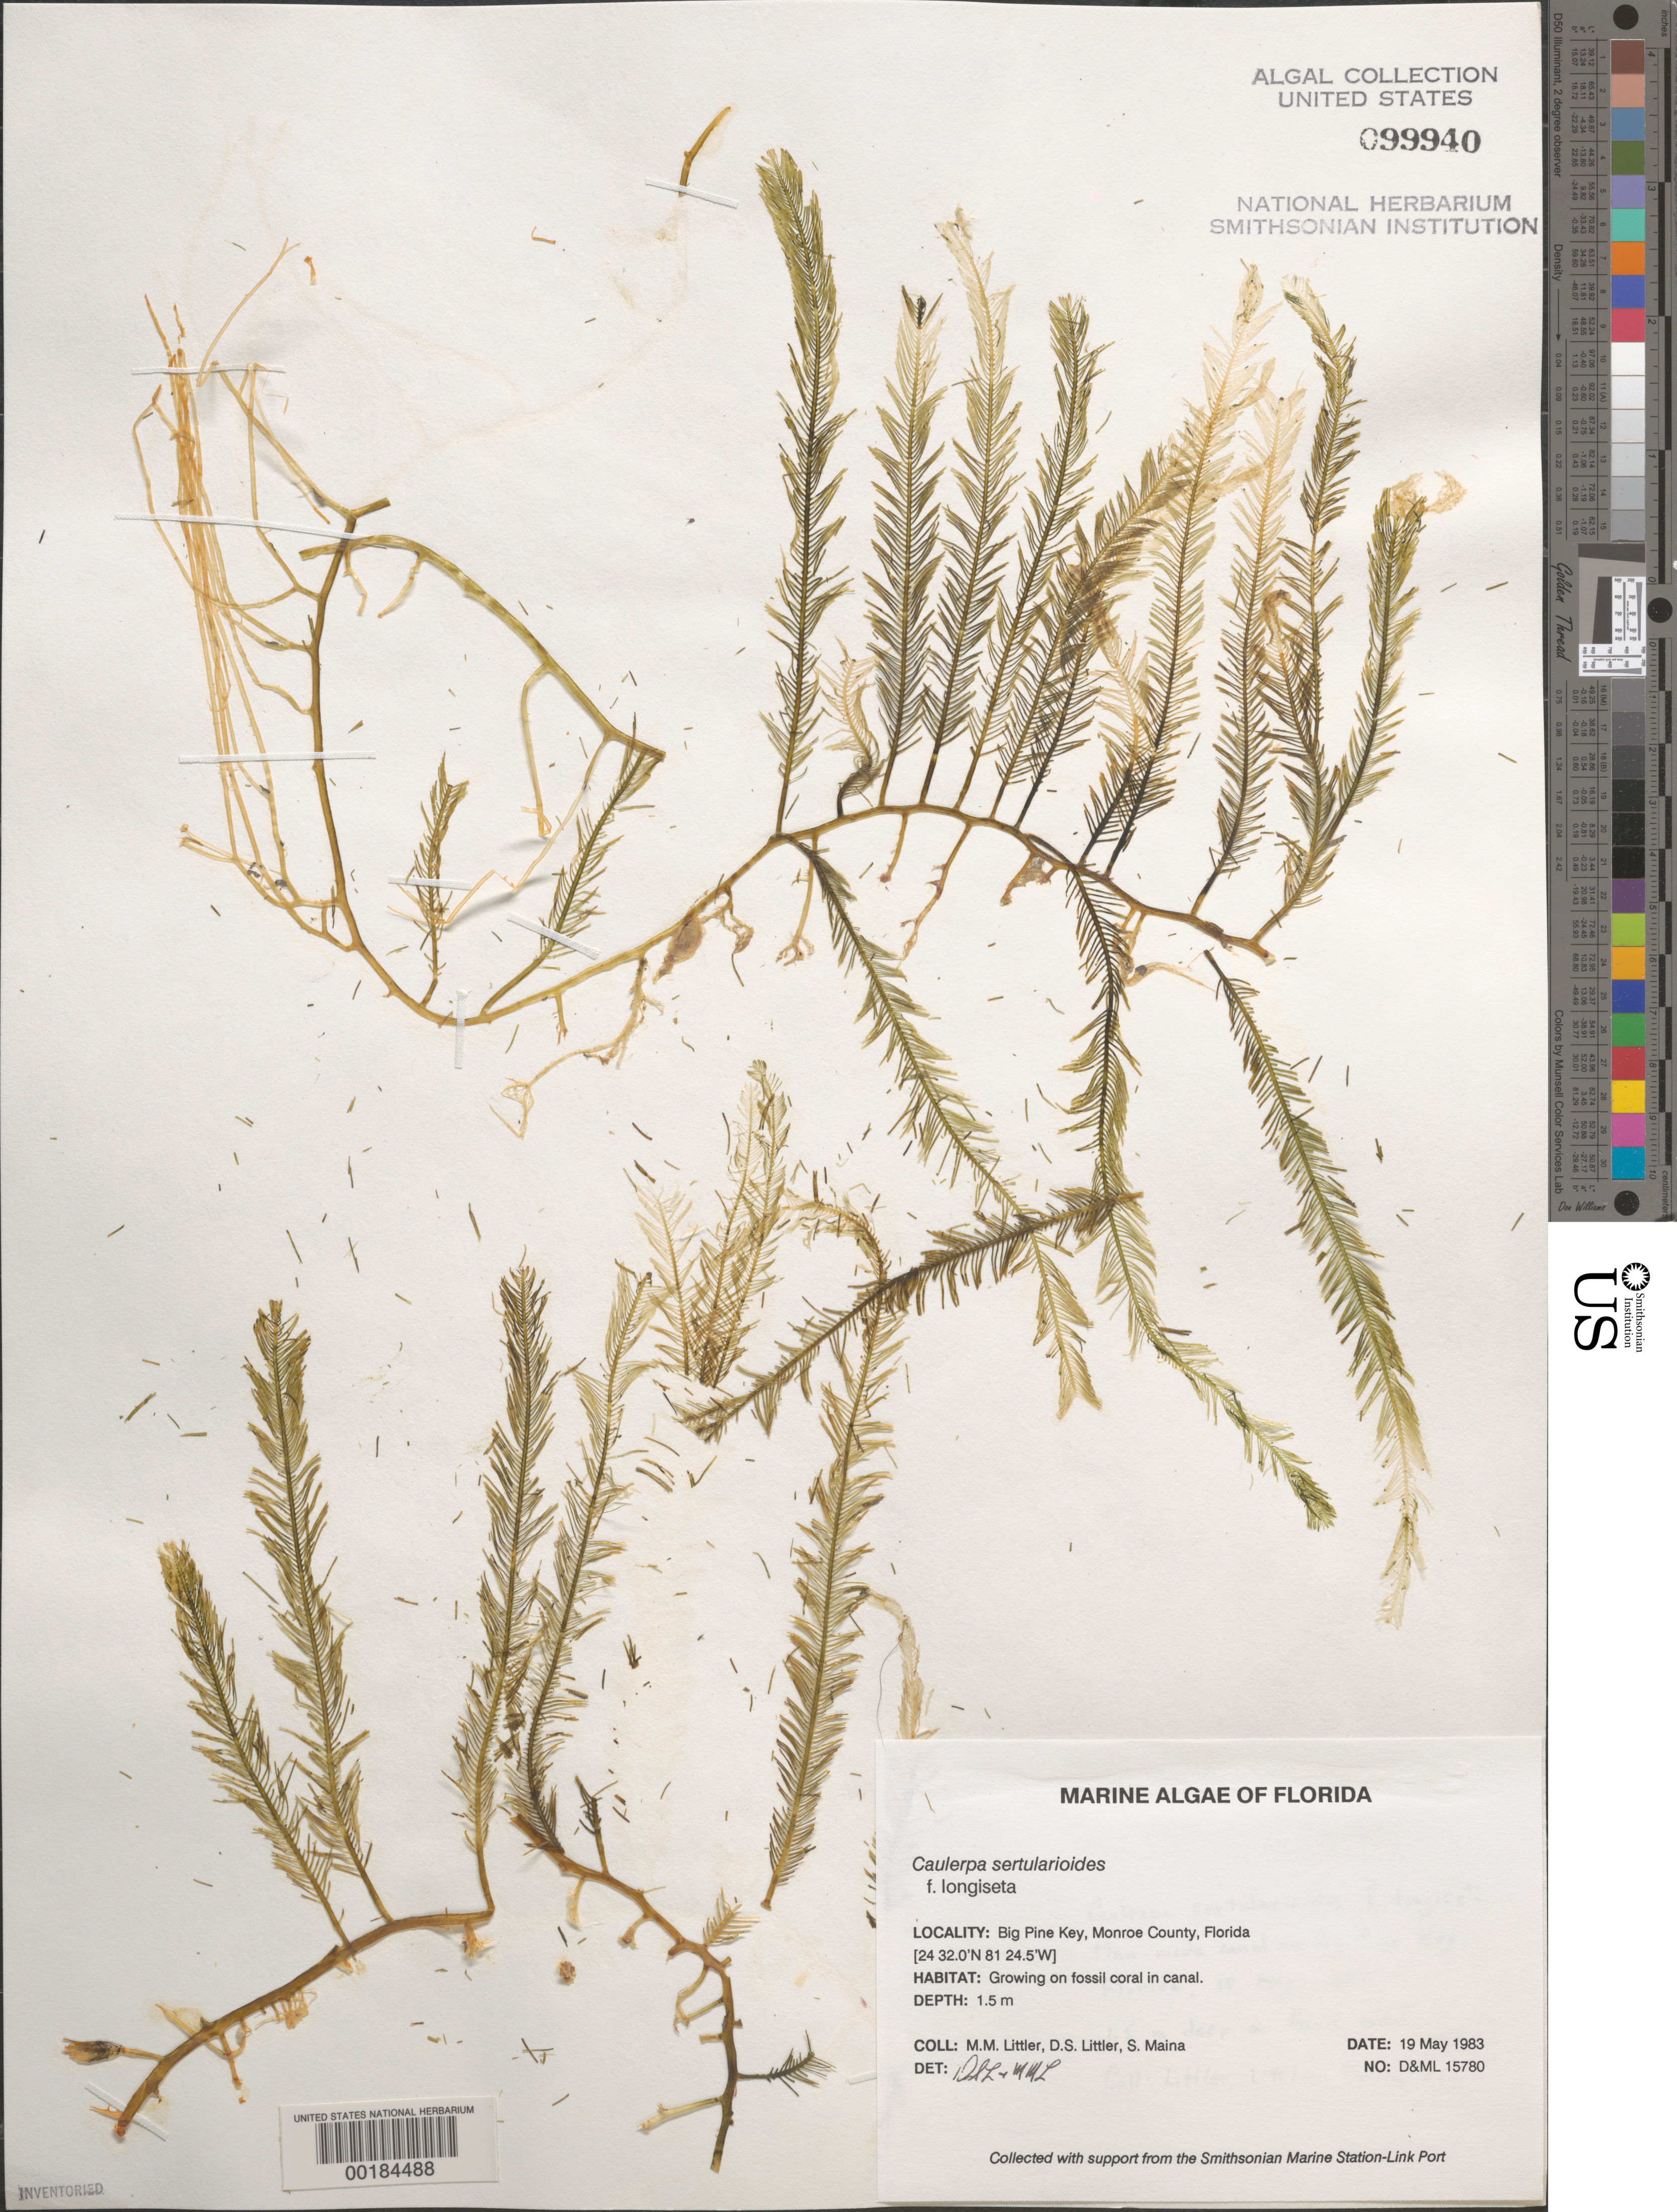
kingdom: Plantae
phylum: Chlorophyta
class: Ulvophyceae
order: Bryopsidales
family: Caulerpaceae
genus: Caulerpa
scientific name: Caulerpa sertularioides f. longiseta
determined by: Littler, D. S.; Littler, M. M.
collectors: M. M. Littler, D. S. Littler & S. Maina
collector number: D&ML 15780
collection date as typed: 19 May 1983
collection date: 1983-05-19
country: United States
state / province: Florida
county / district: Monroe County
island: Big Pine Key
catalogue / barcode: US 99940